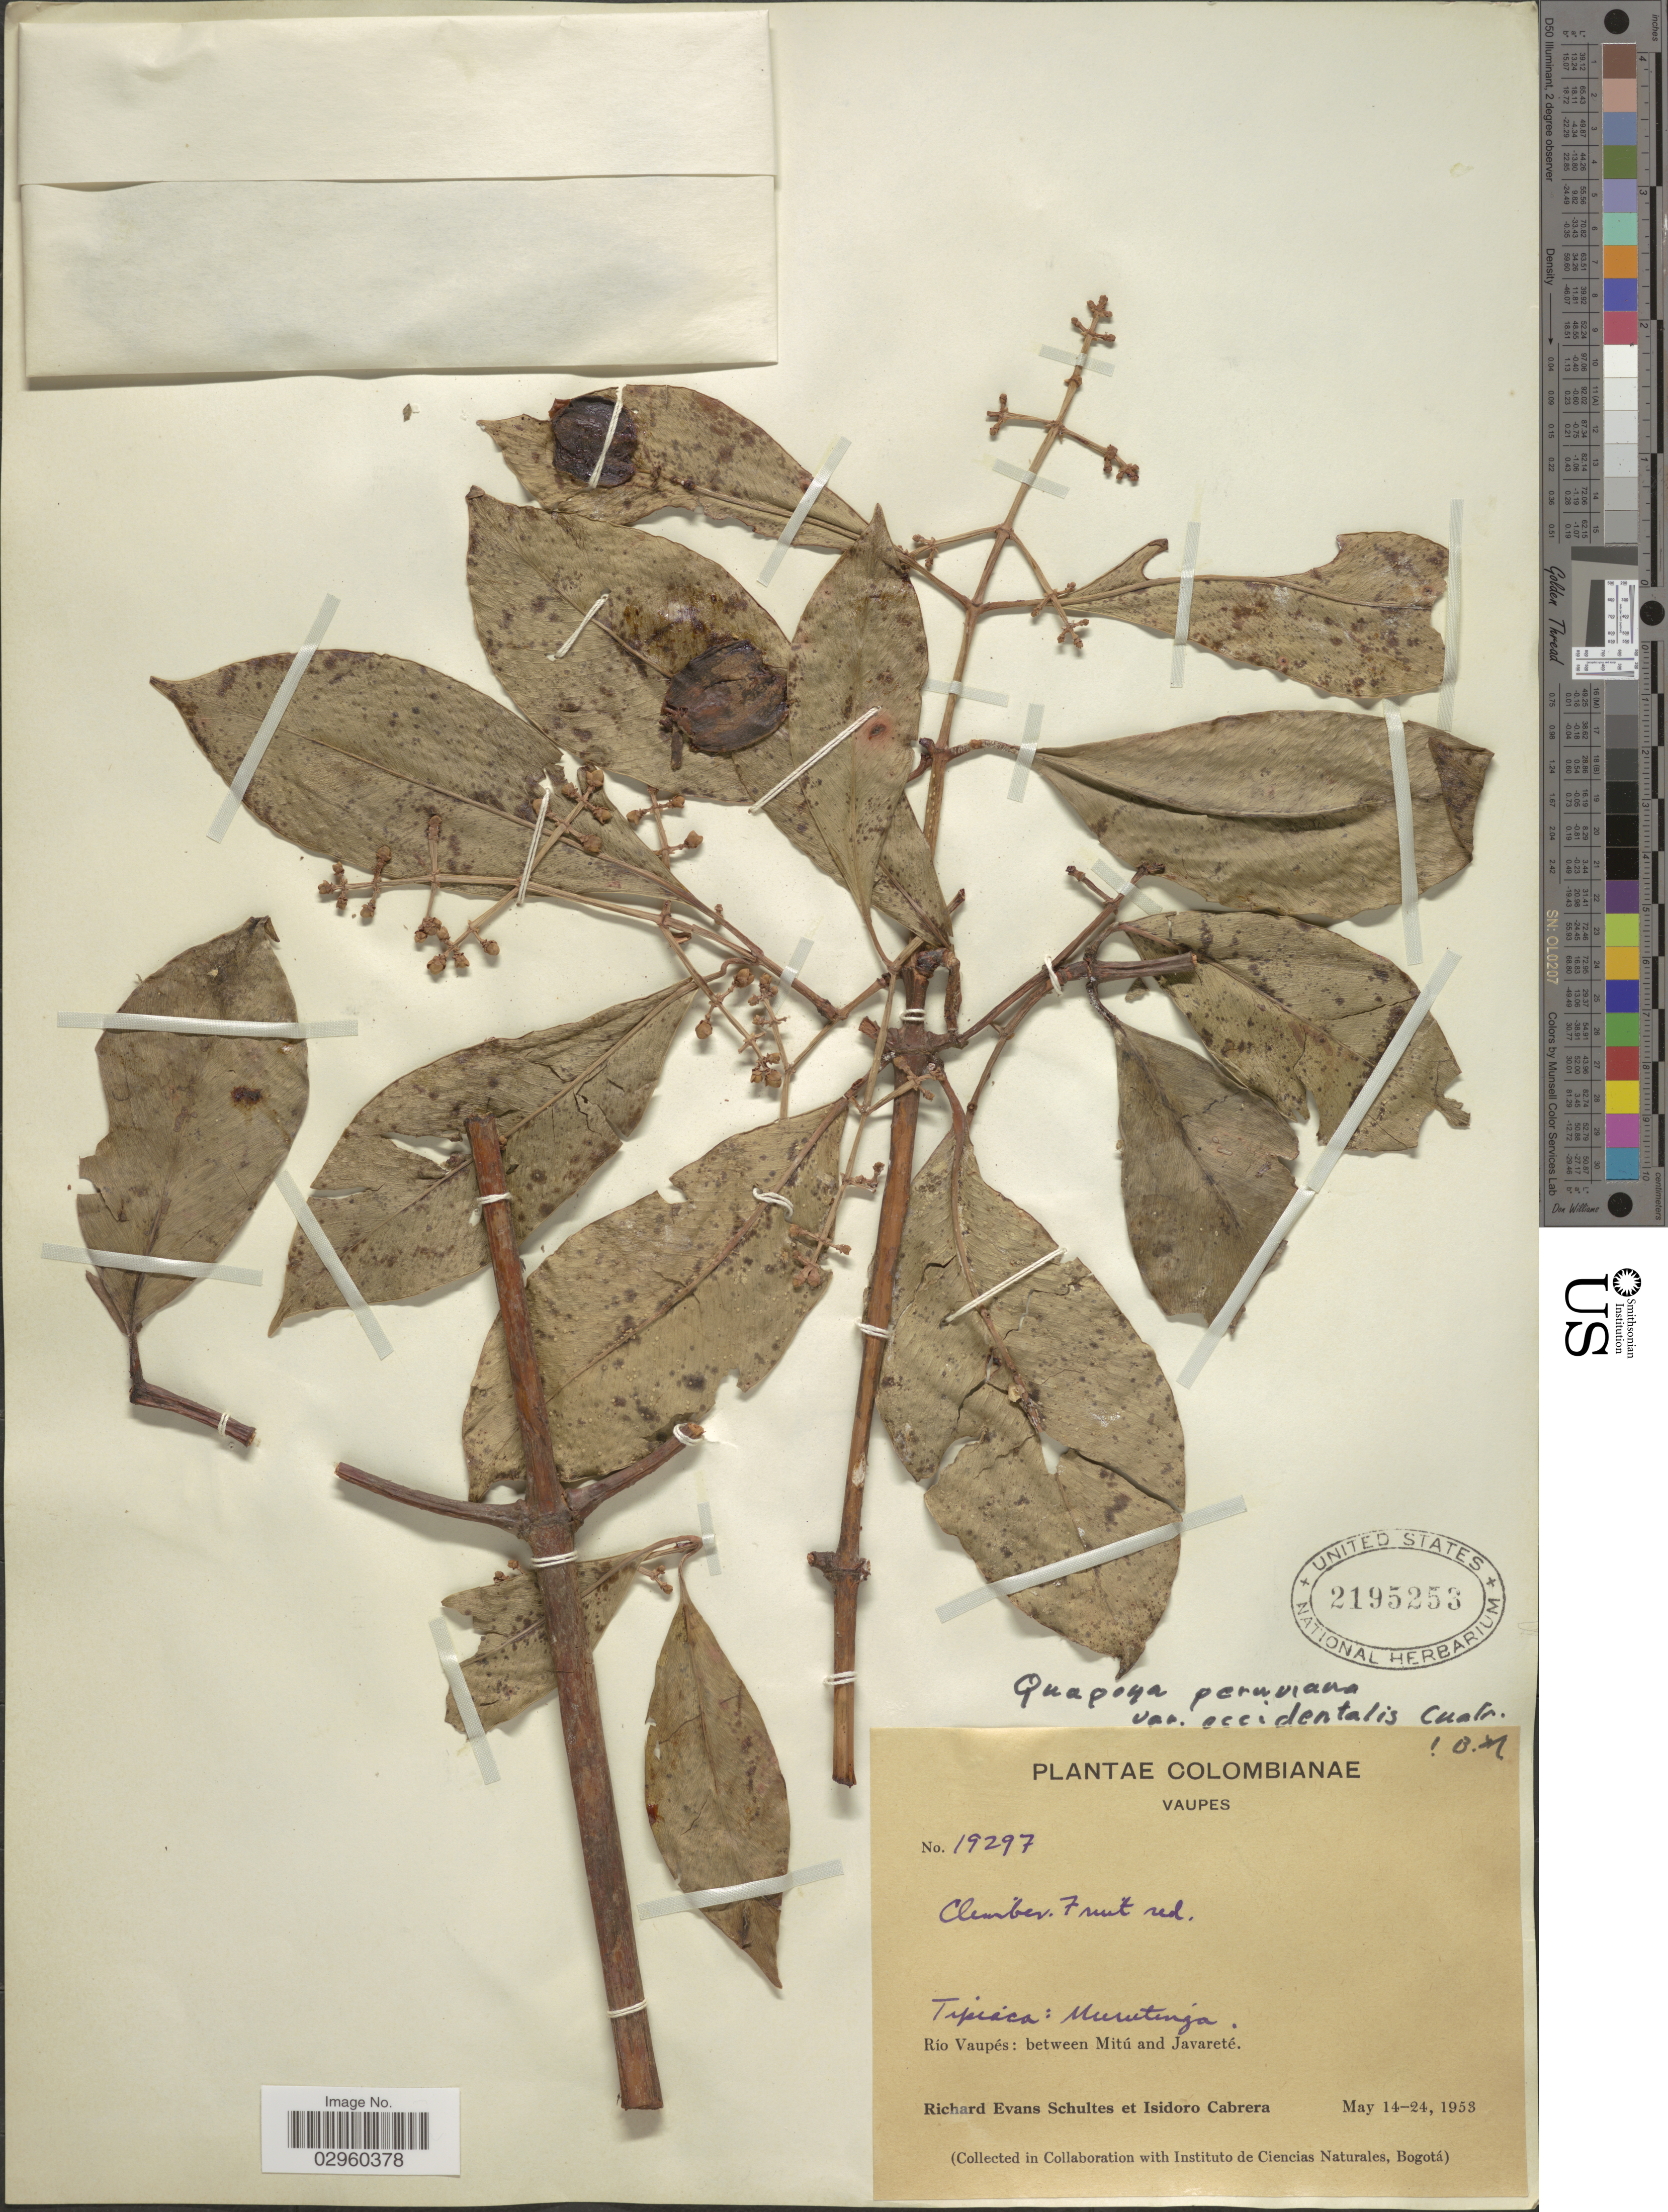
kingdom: Plantae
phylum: Tracheophyta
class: Magnoliopsida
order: Malpighiales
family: Clusiaceae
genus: Clusia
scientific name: Clusia hammeliana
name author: Pipoly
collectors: R. E. Schultes & I. Cabrera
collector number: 19297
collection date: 1953-05-14/1953-05-24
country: Colombia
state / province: Vaupés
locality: Tipiaca: Río Vaupés: between Mitú and Javareté.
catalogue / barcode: US 2195253